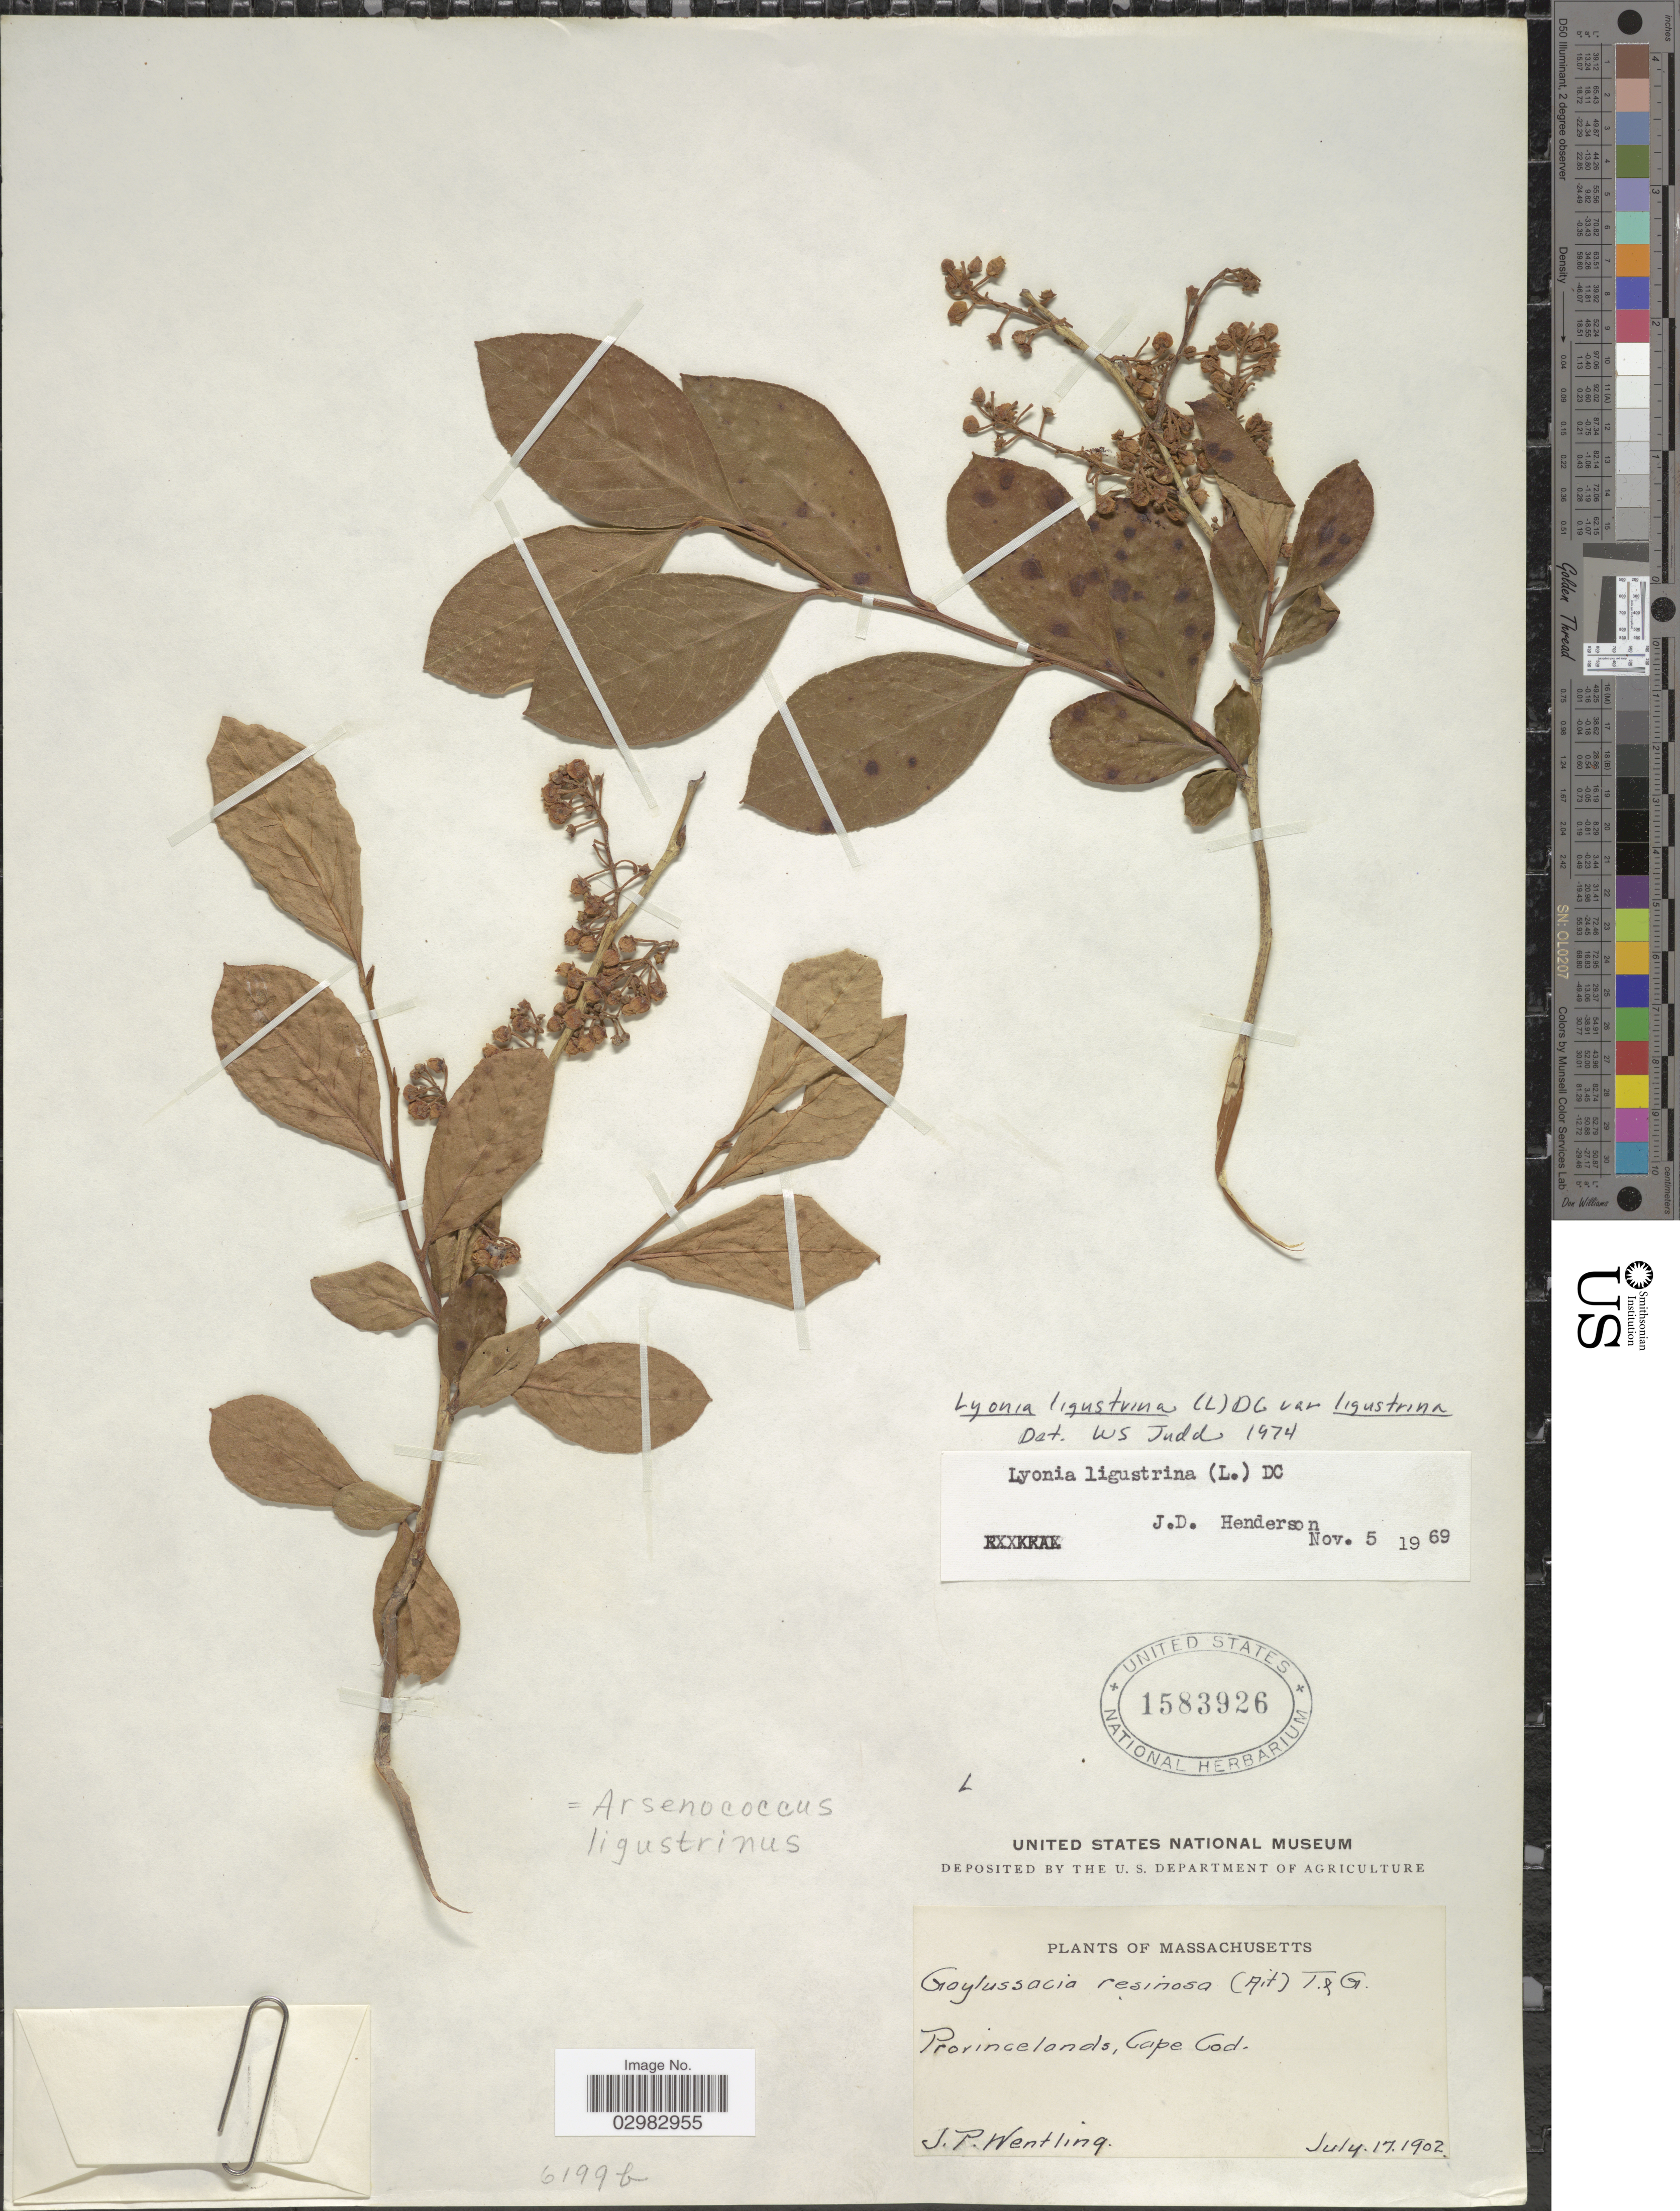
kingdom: Plantae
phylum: Tracheophyta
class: Magnoliopsida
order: Ericales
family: Ericaceae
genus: Lyonia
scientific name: Lyonia ligustrina var. ligustrina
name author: (L.) DC.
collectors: J. Wentling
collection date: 1902-07-17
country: United States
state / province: Massachusetts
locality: Provincelands, Cape God.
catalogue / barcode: US 1583926